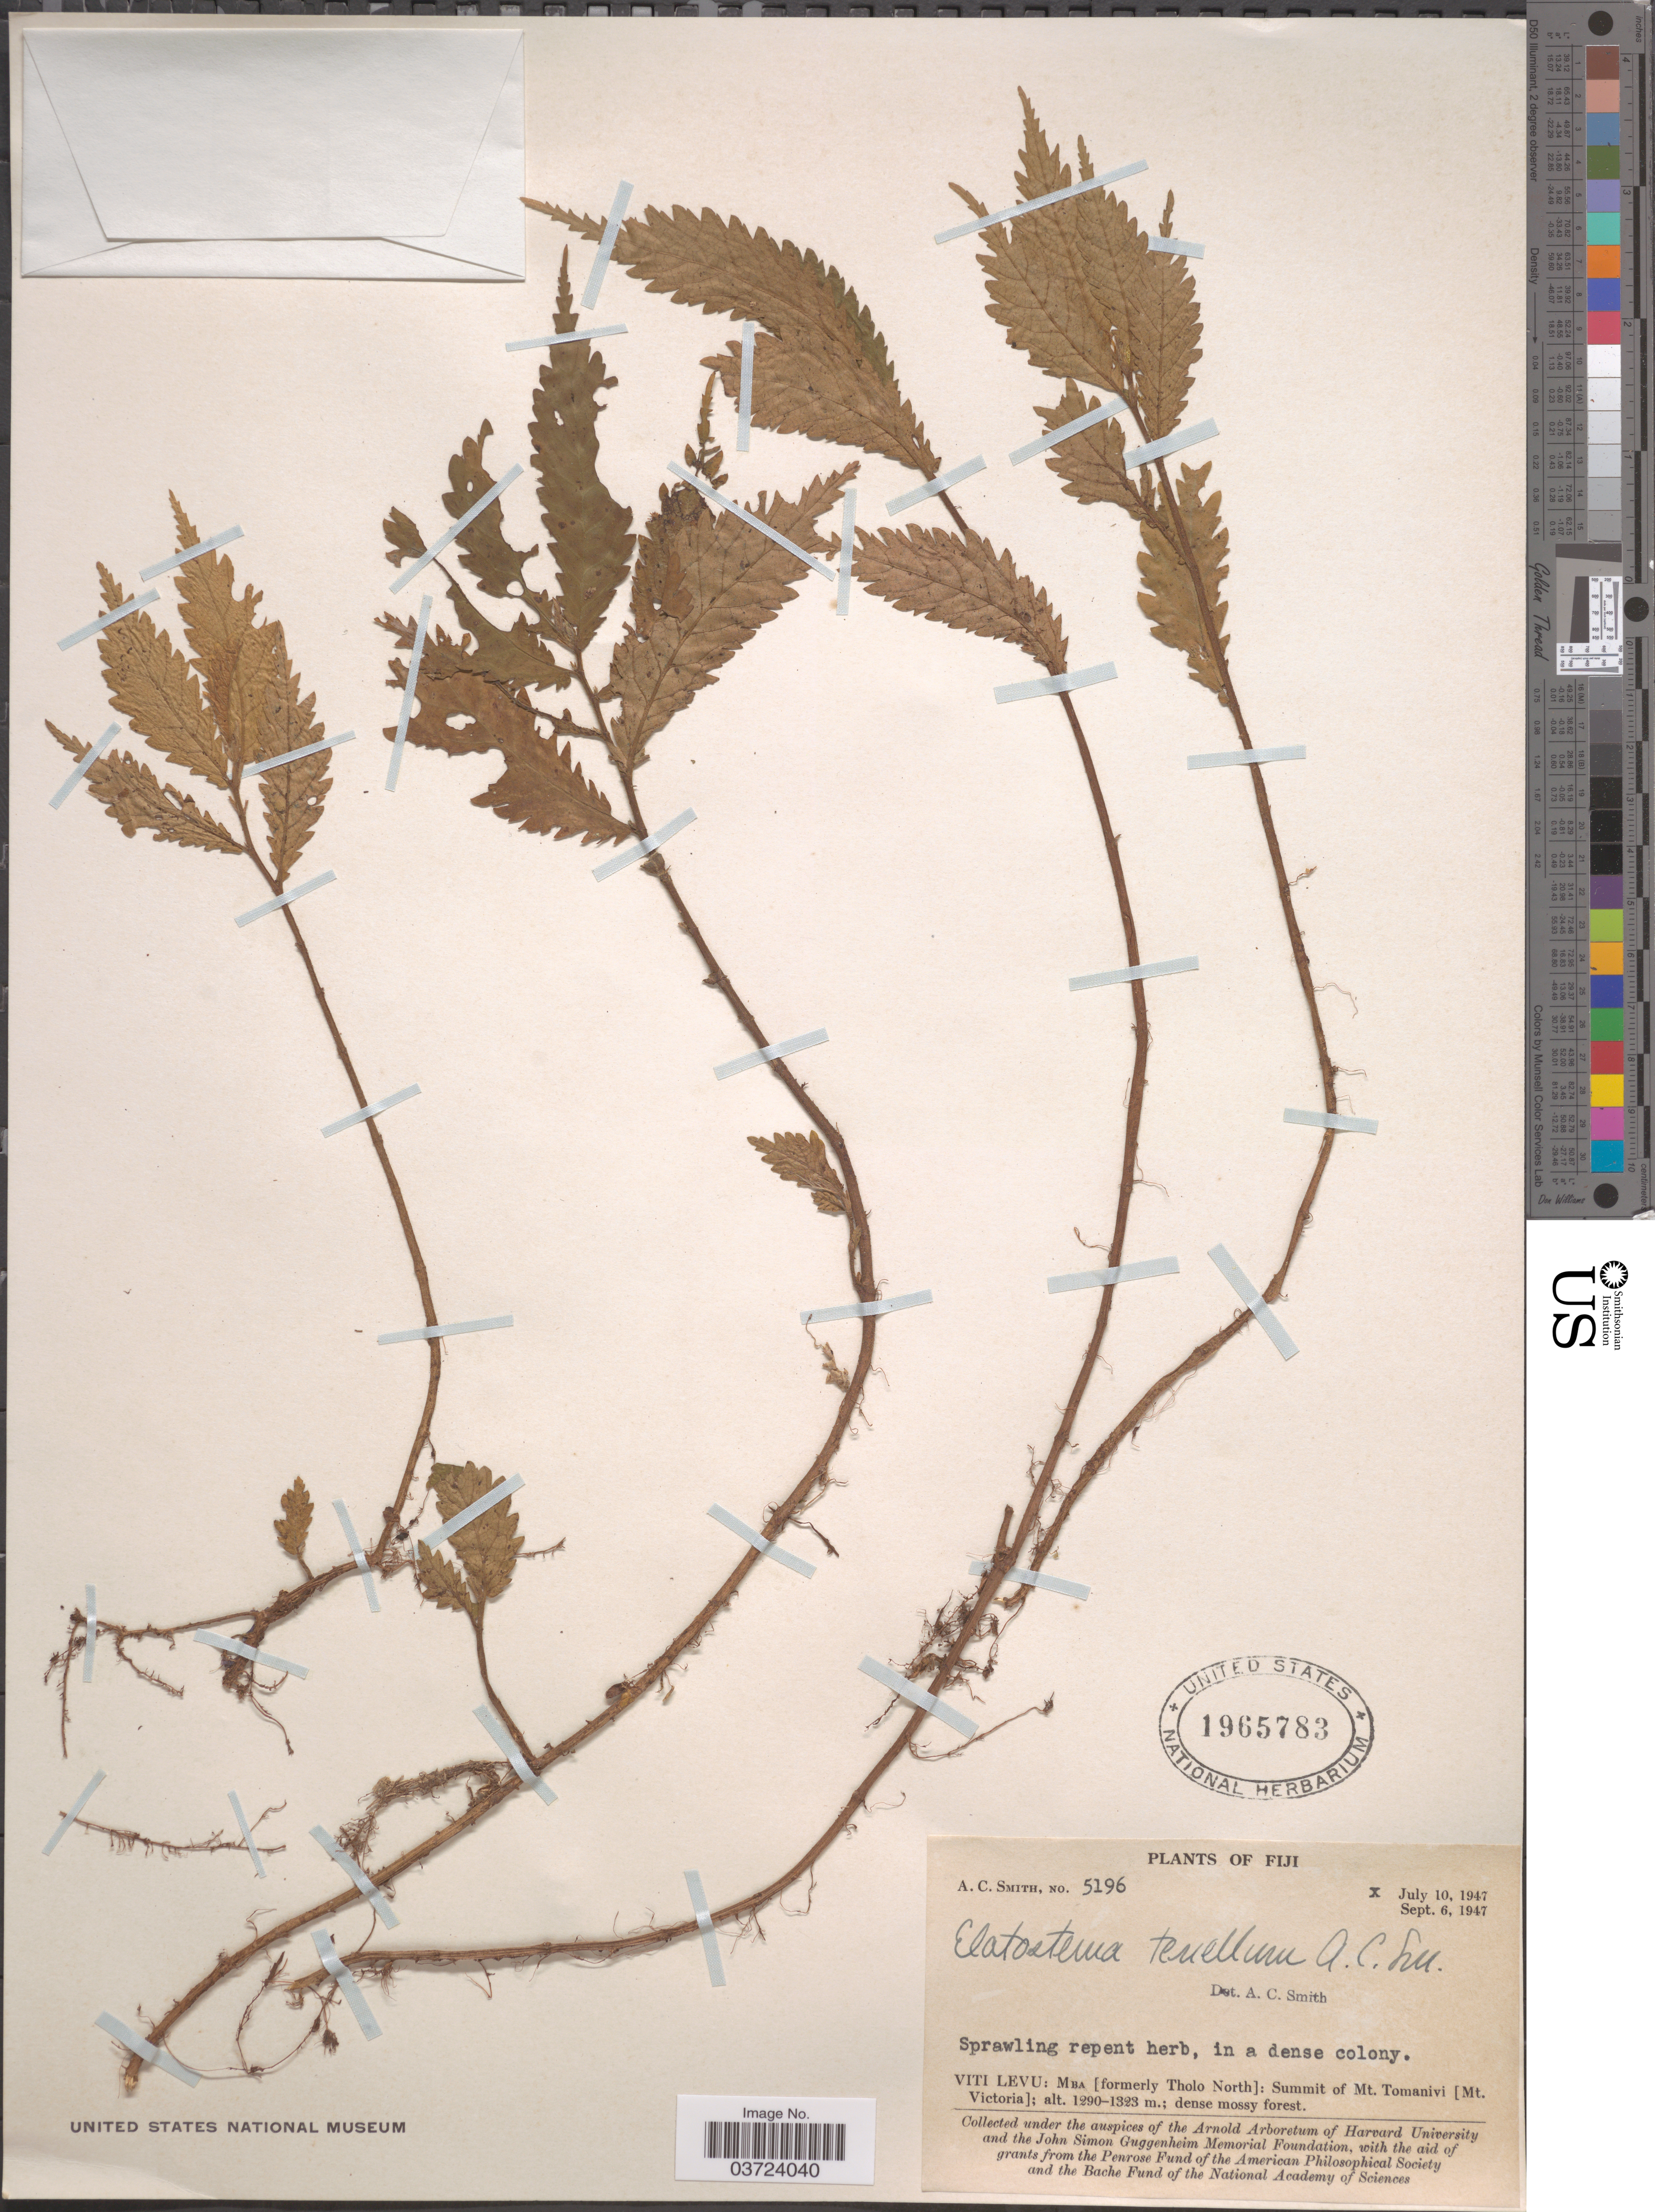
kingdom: Plantae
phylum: Tracheophyta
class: Magnoliopsida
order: Rosales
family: Urticaceae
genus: Elatostema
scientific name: Elatostema tenellum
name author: A.C. Sm.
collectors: A. C. Smith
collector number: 5196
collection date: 1947-07-10/1947-09-06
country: Fiji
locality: Viti Levu: Mba [formerly Tholo North]: Summit of Mt. Tamanivi [Mt. Victoria].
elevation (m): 1290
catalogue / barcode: US 1965783